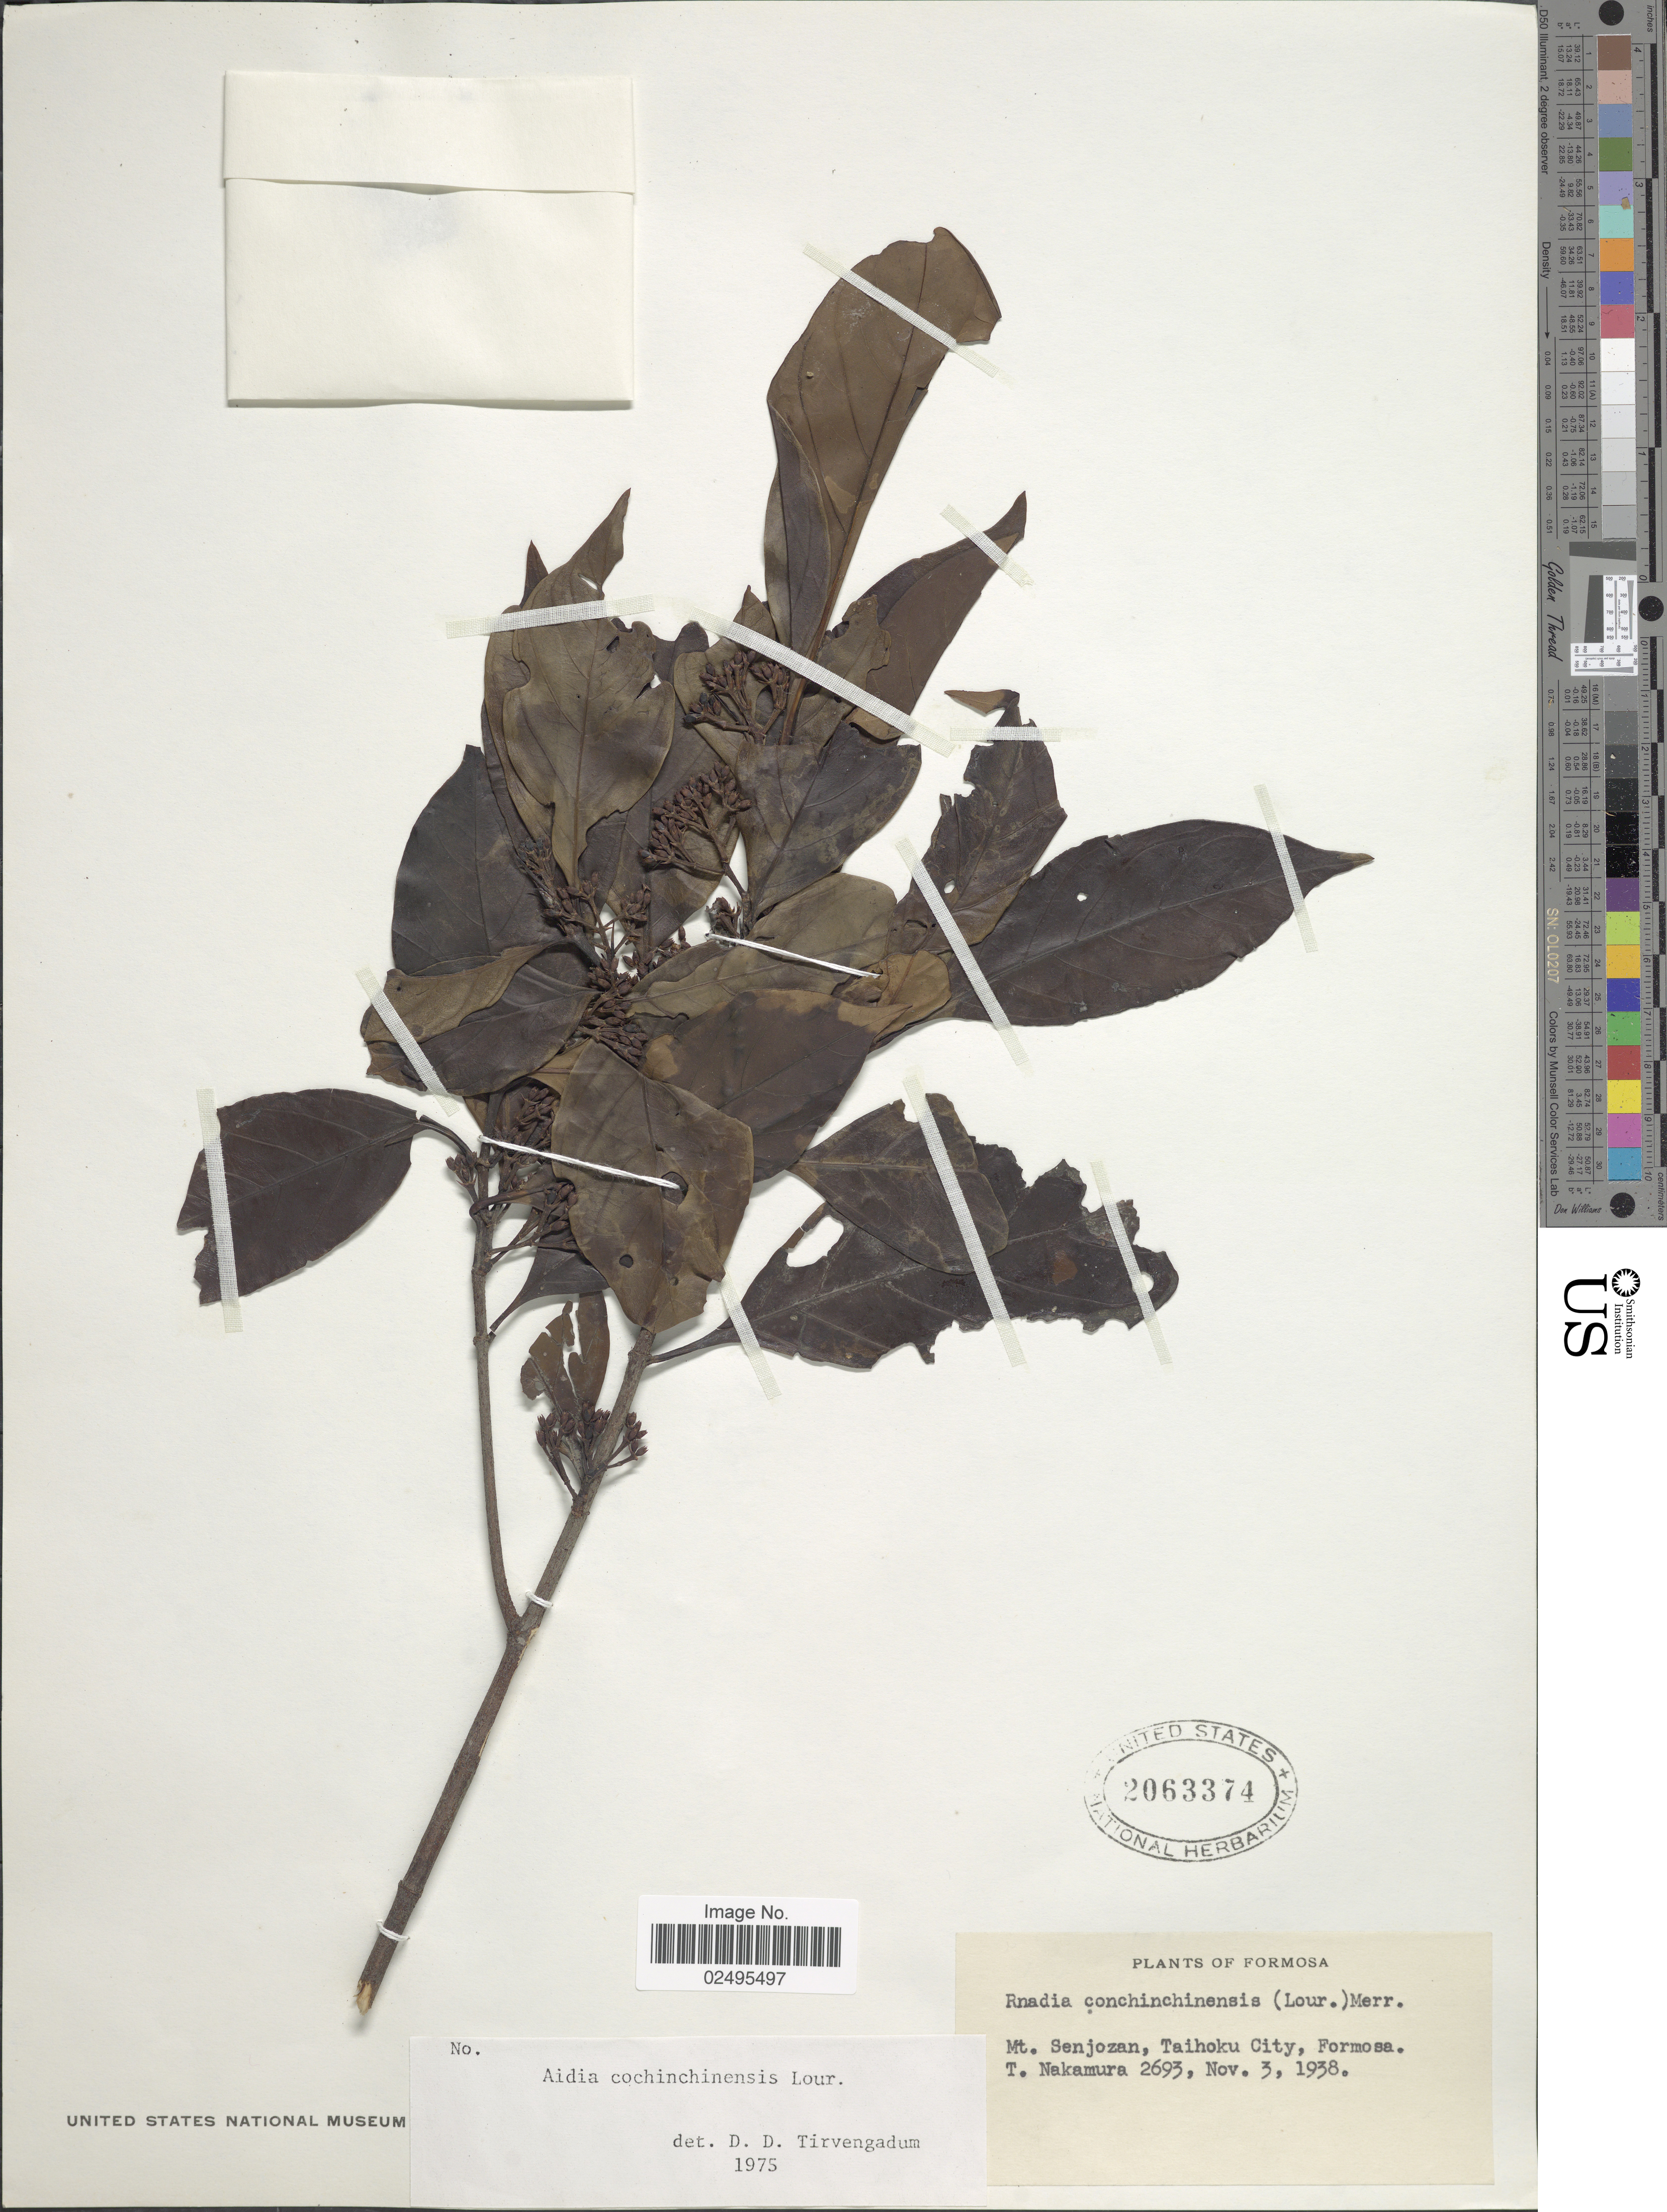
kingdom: Plantae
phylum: Tracheophyta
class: Magnoliopsida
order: Gentianales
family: Rubiaceae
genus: Aidia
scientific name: Aidia cochinchinensis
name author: (Lour.) Merr.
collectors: T. Nakamura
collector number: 2693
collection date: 1938-11-03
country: Taiwan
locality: Formosa, Mt. Senjozan,Taihoku City, Formosa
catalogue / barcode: US 2063374